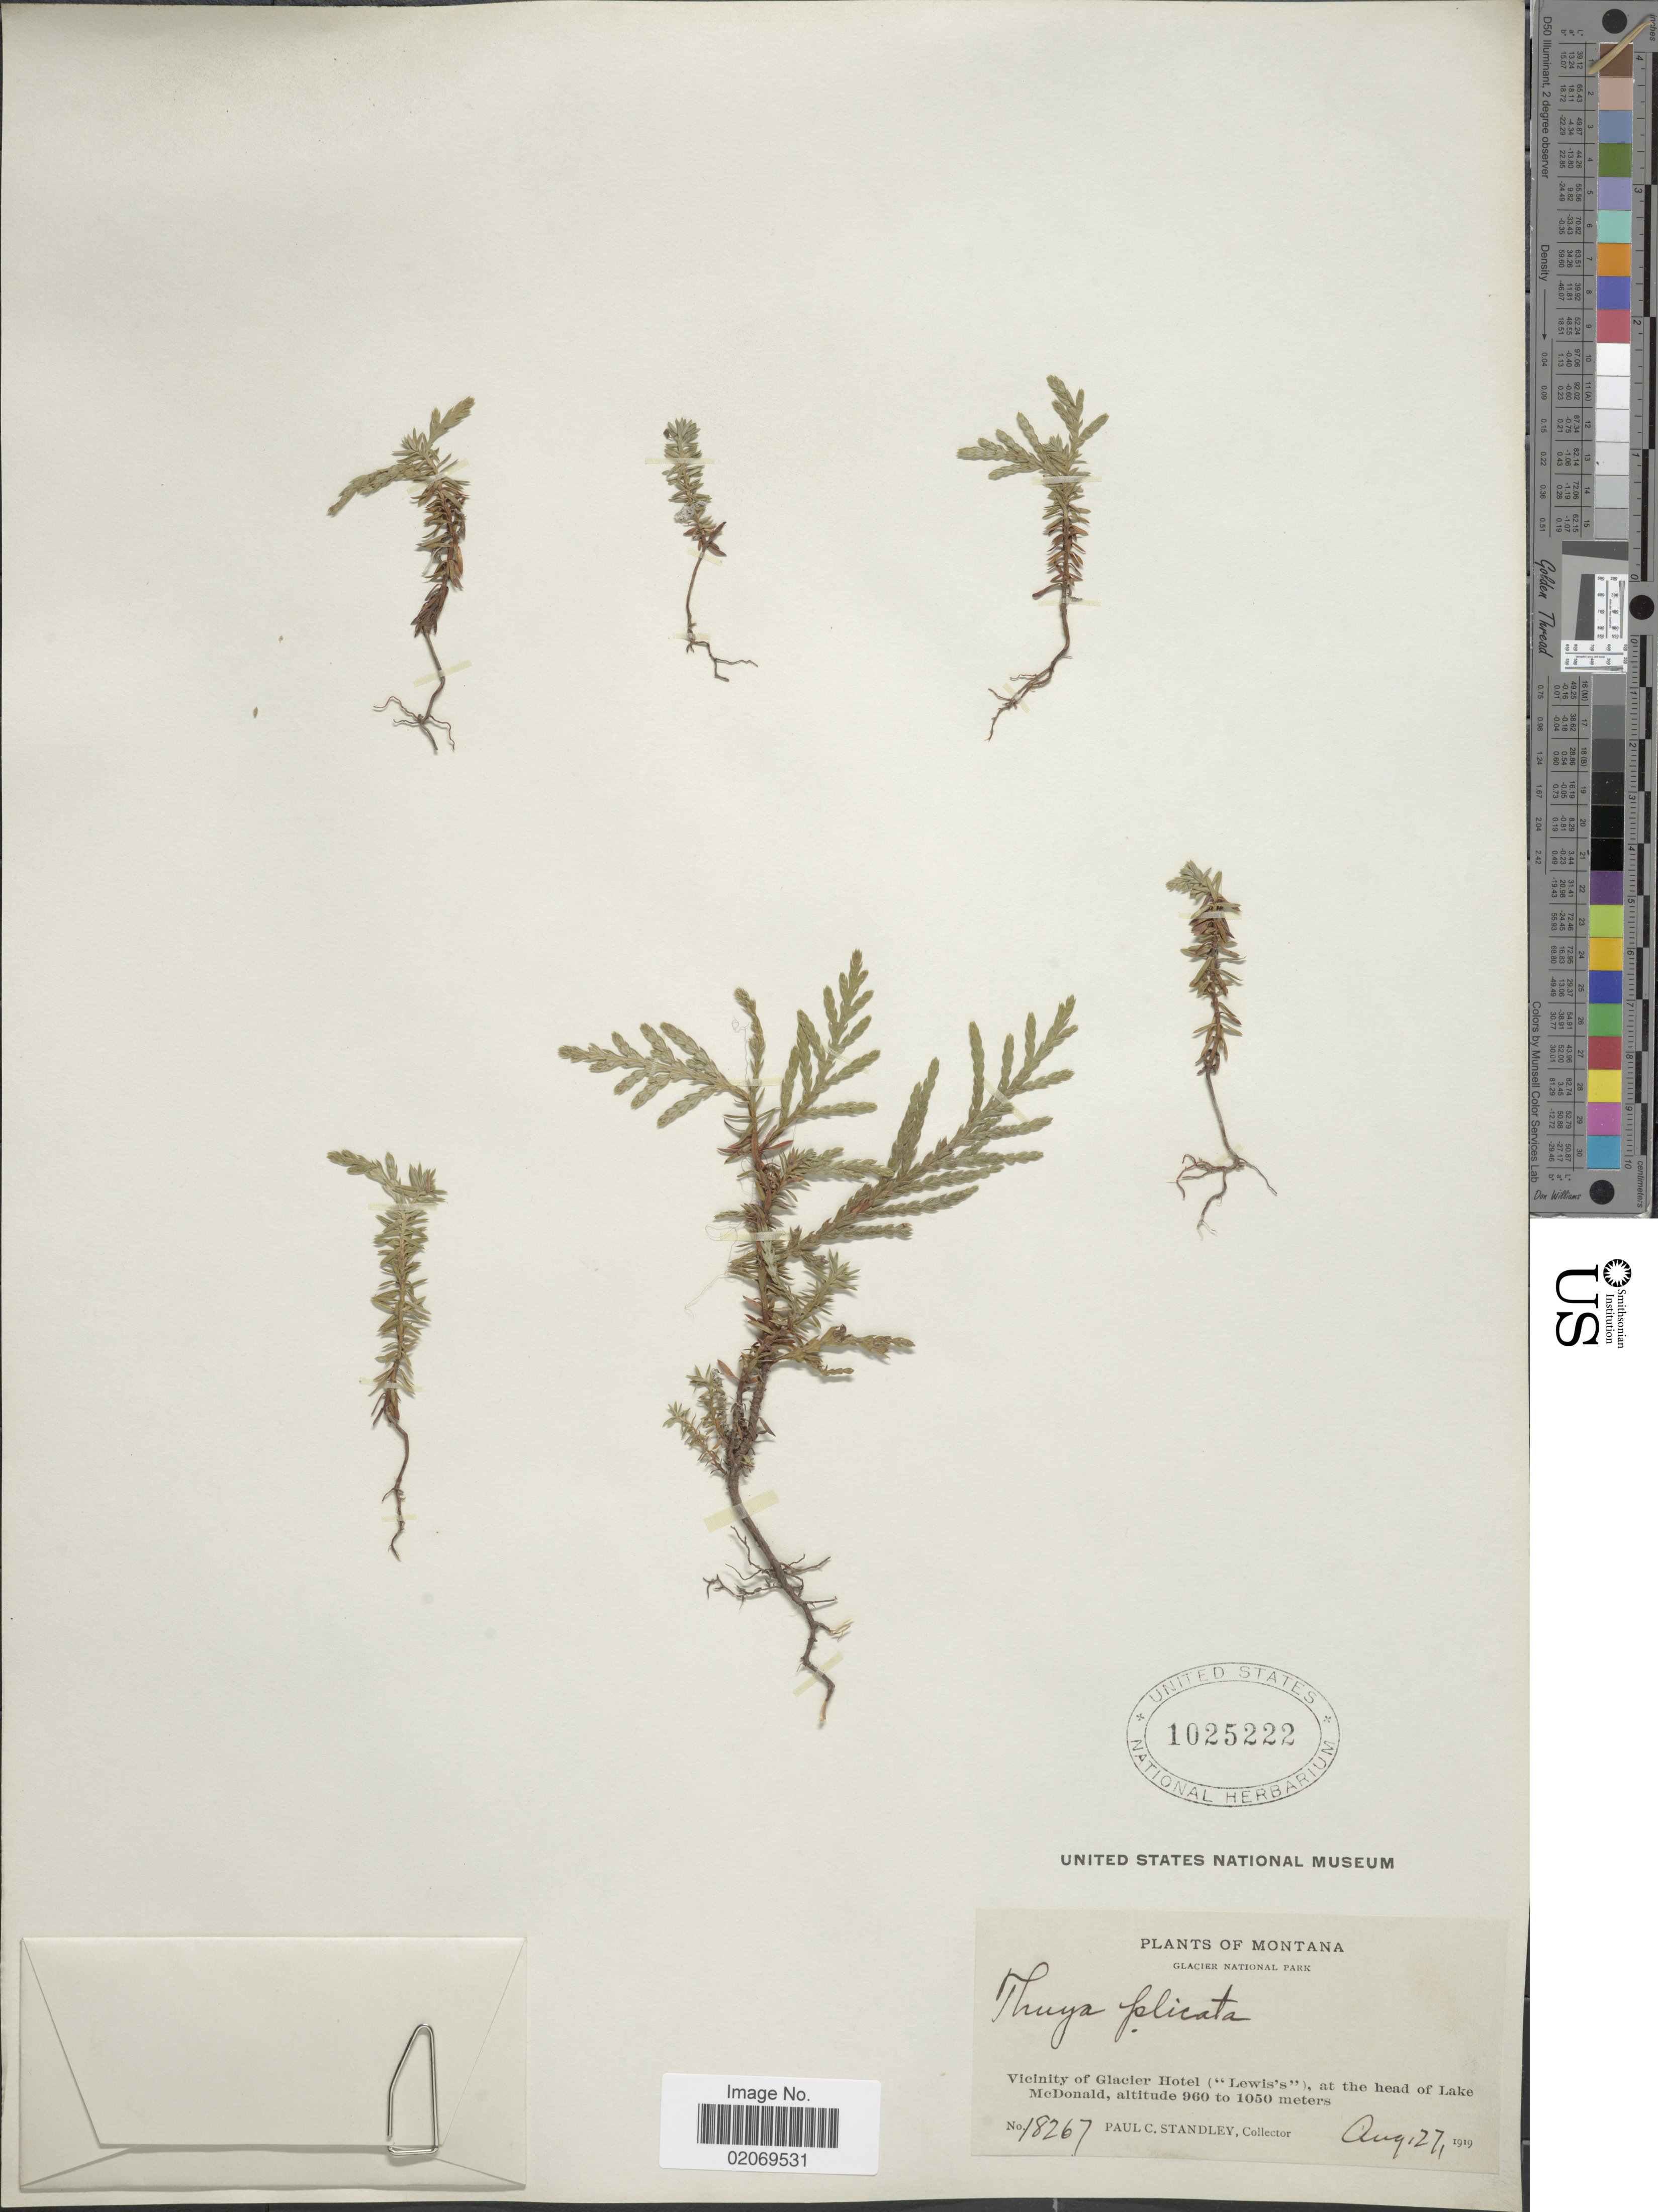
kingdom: Plantae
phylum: Tracheophyta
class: Pinopsida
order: Pinales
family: Cupressaceae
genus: Thuja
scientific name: Thuja plicata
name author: Donn & D. Don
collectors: P. C. Standley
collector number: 18267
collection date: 1919-08-27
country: United States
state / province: Montana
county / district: Flathead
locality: Glacier National Park, Vicinity of Glacier Hotel ('Lewis's'), at the head of Lake McDonald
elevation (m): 960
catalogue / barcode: US 1025222